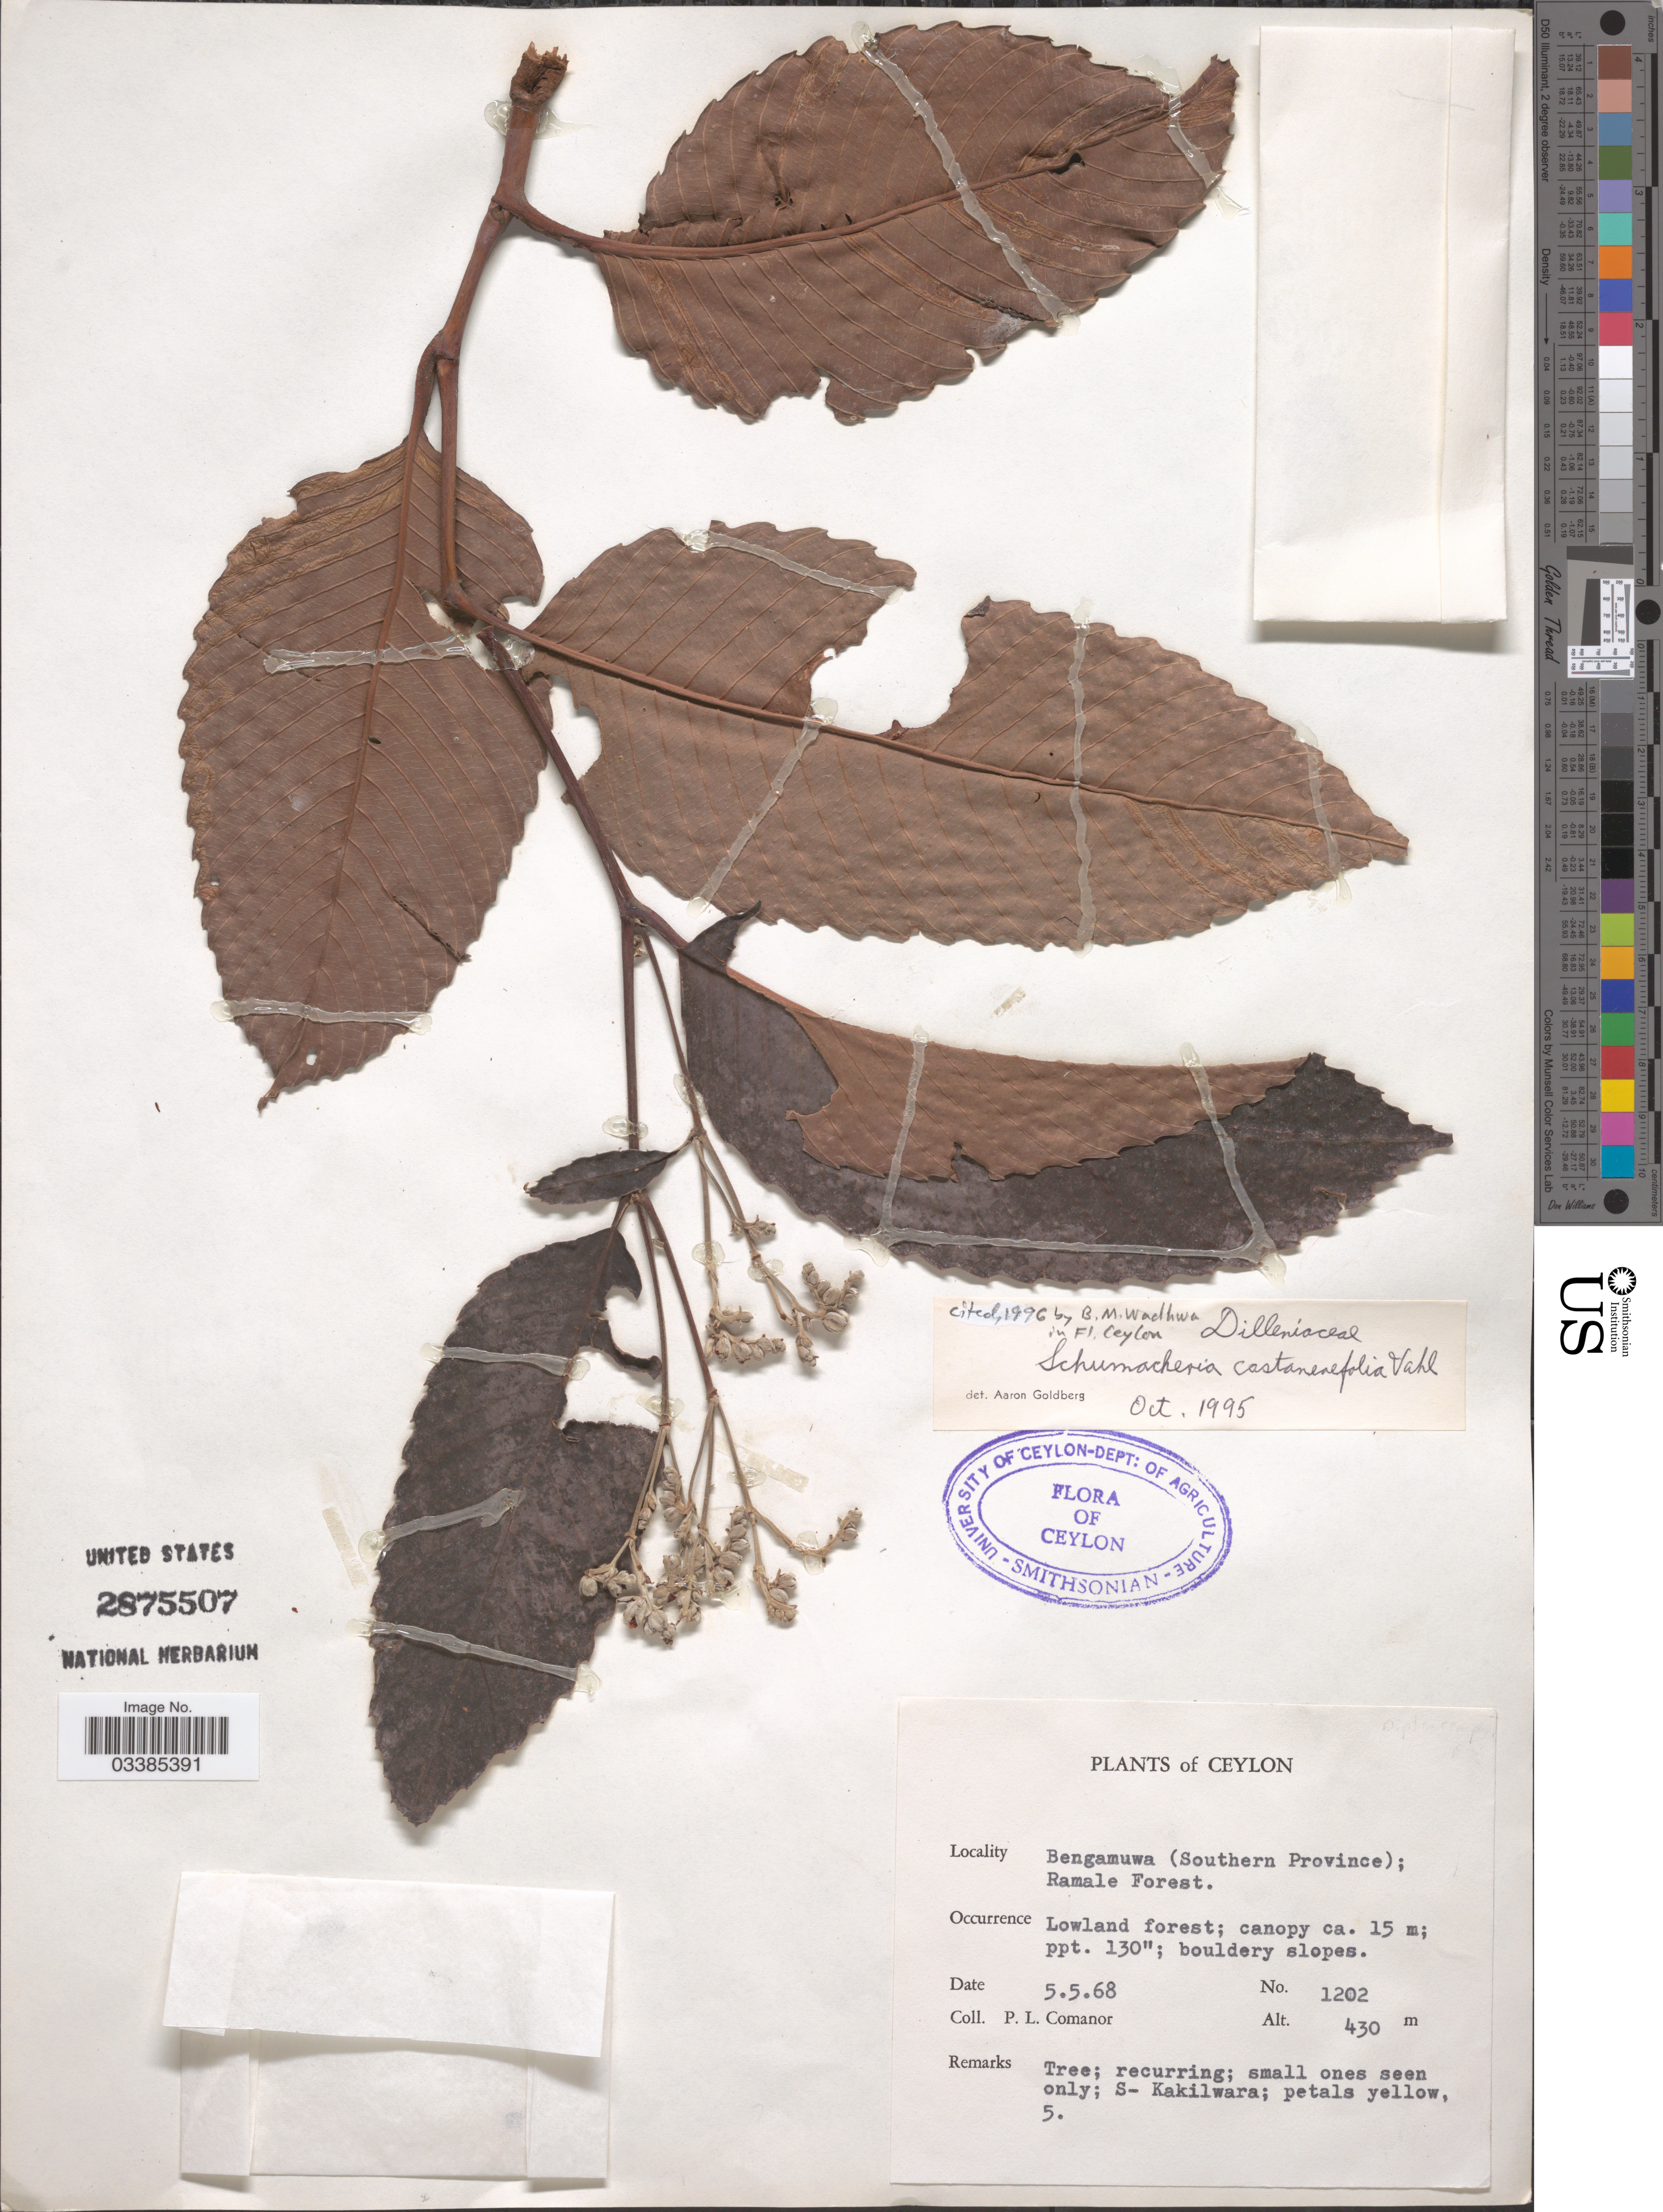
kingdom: Plantae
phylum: Tracheophyta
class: Magnoliopsida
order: Dilleniales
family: Dilleniaceae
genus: Schumacheria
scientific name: Schumacheria castaneifolia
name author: Vahl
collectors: P. Comanor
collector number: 1202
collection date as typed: Transcribed d/m/y: 5/5/68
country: Sri Lanka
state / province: Southern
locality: Ceylon. Bengamuwa; Ramale Forest.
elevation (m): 430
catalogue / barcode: US 2875507